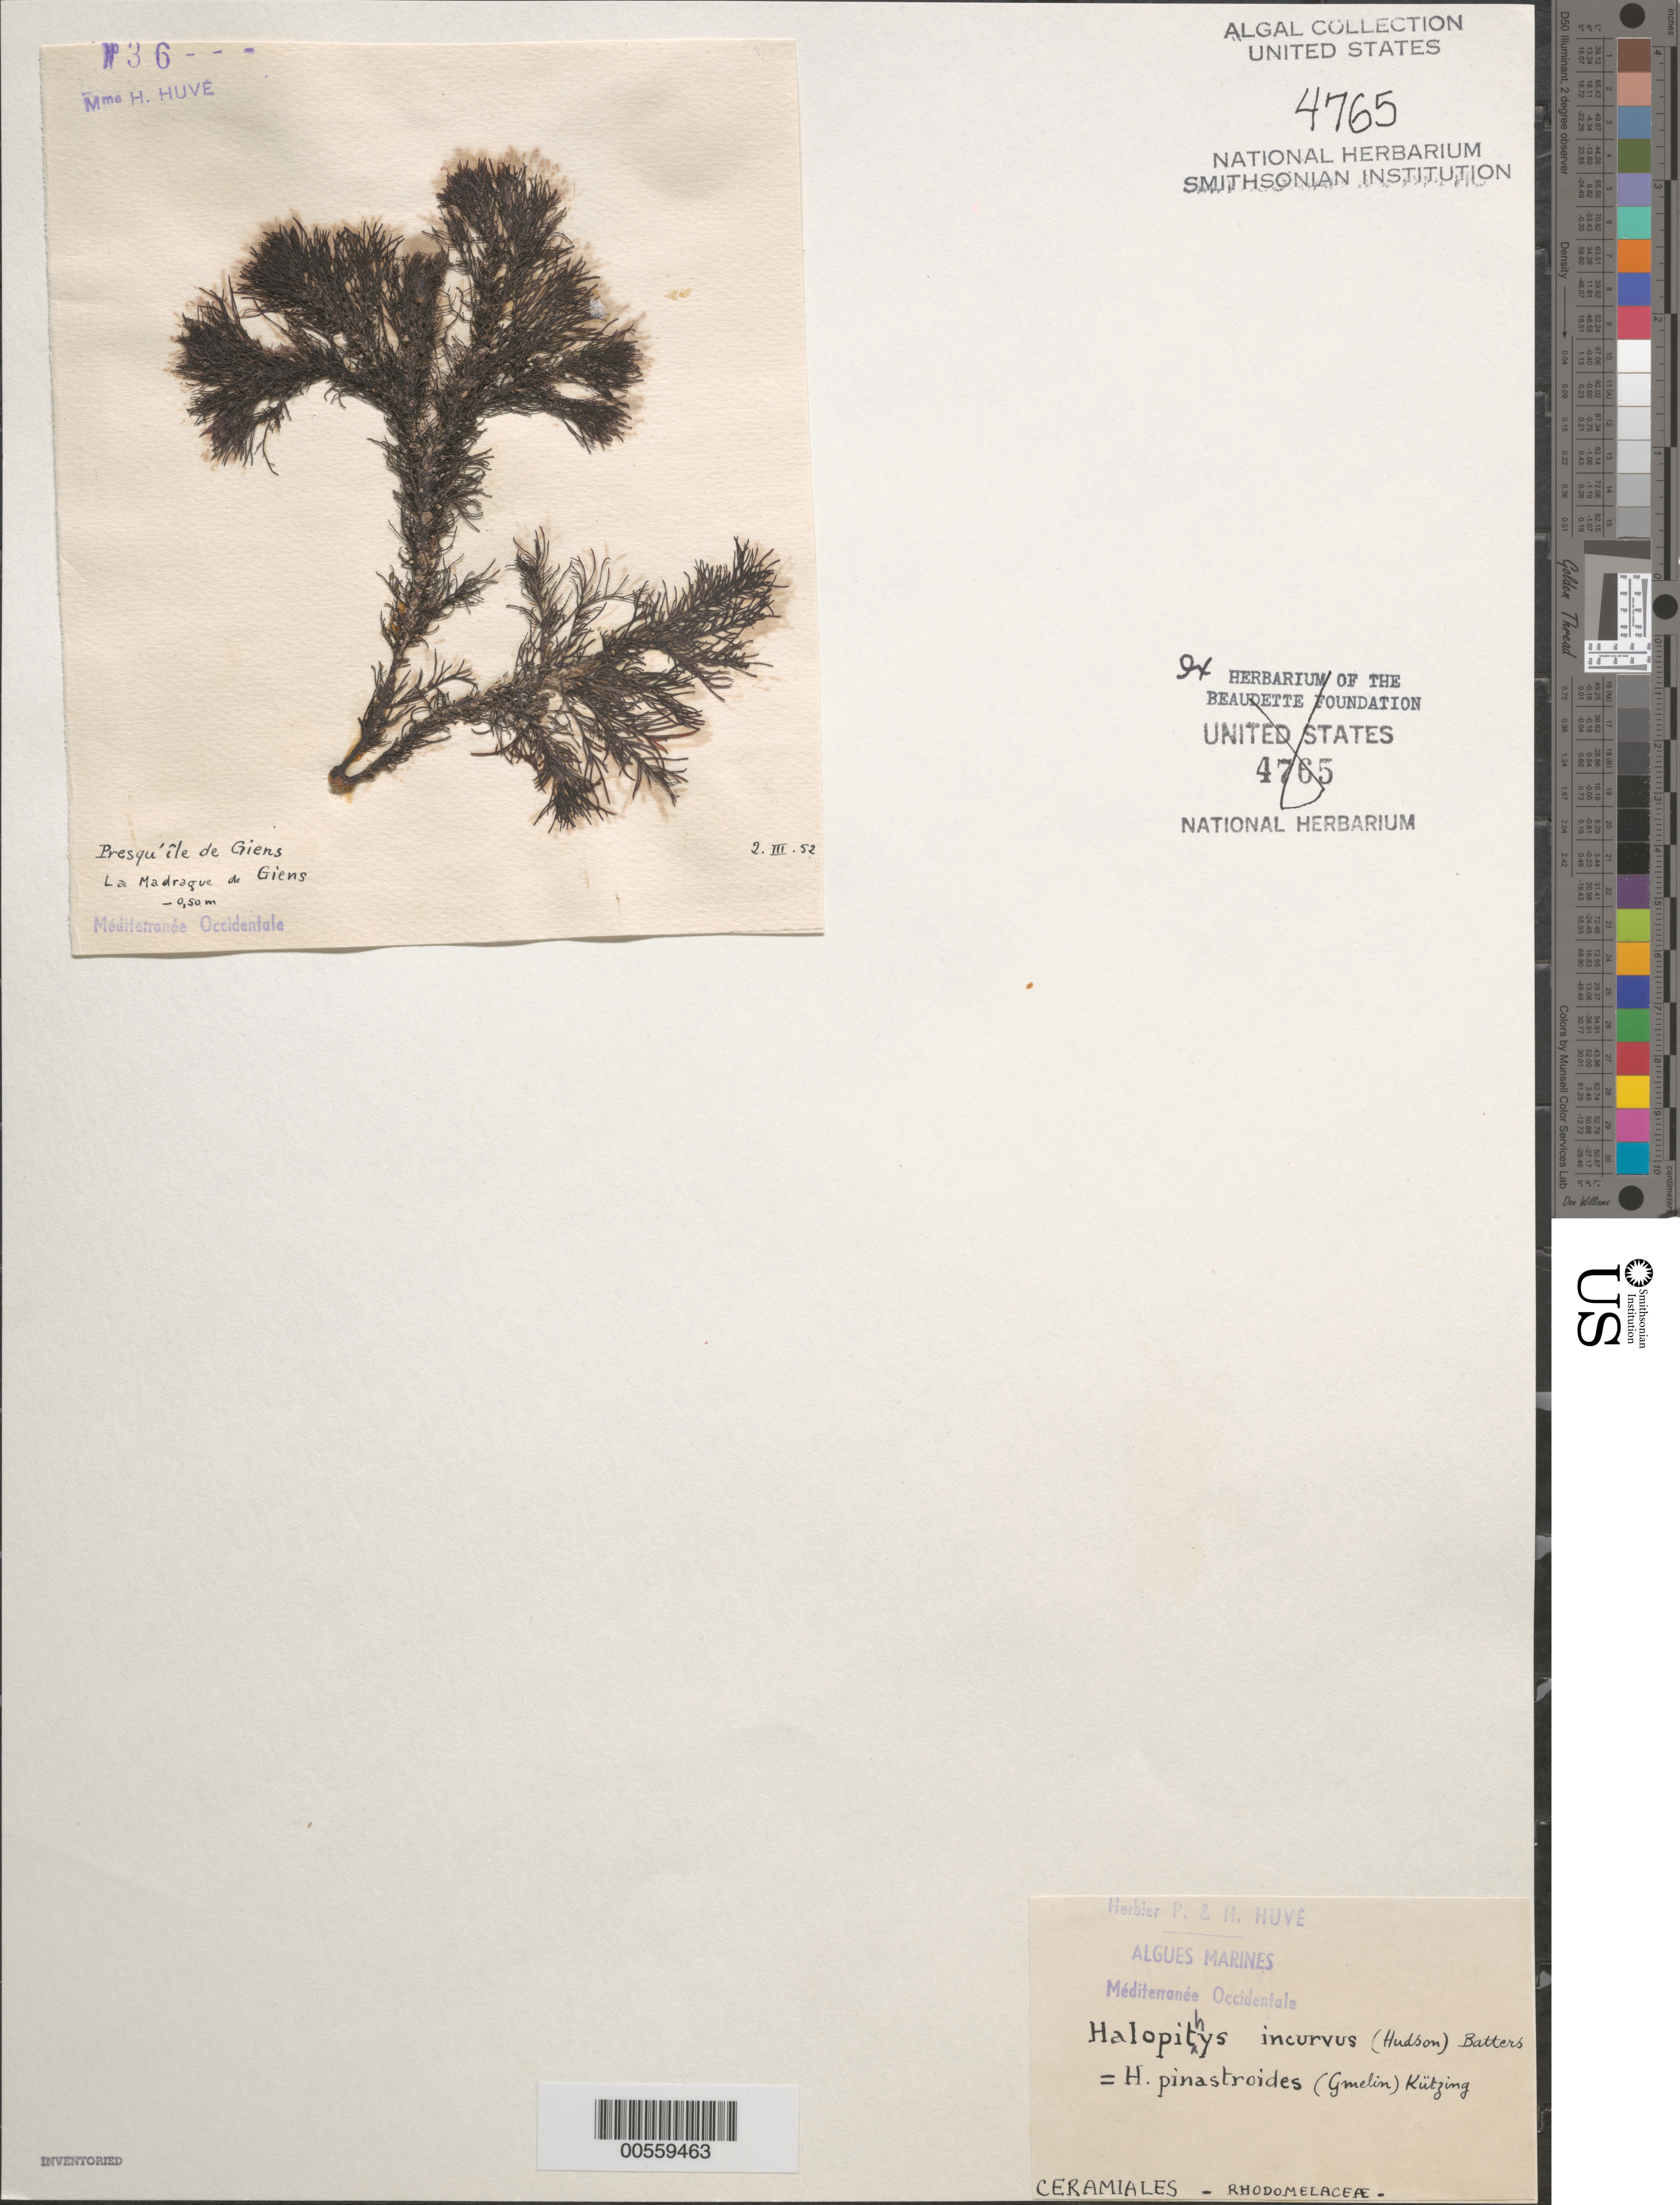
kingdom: Plantae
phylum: Rhodophyta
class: Florideophyceae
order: Ceramiales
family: Rhodomelaceae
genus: Halopithys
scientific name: Halopithys incurvus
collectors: H. Huvé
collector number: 36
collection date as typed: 02 Mar 1952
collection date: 1952-03-02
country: France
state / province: Provence-Alpes-Côte d'Azur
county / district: Var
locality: Presqu'ile de Giens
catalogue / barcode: US 4765